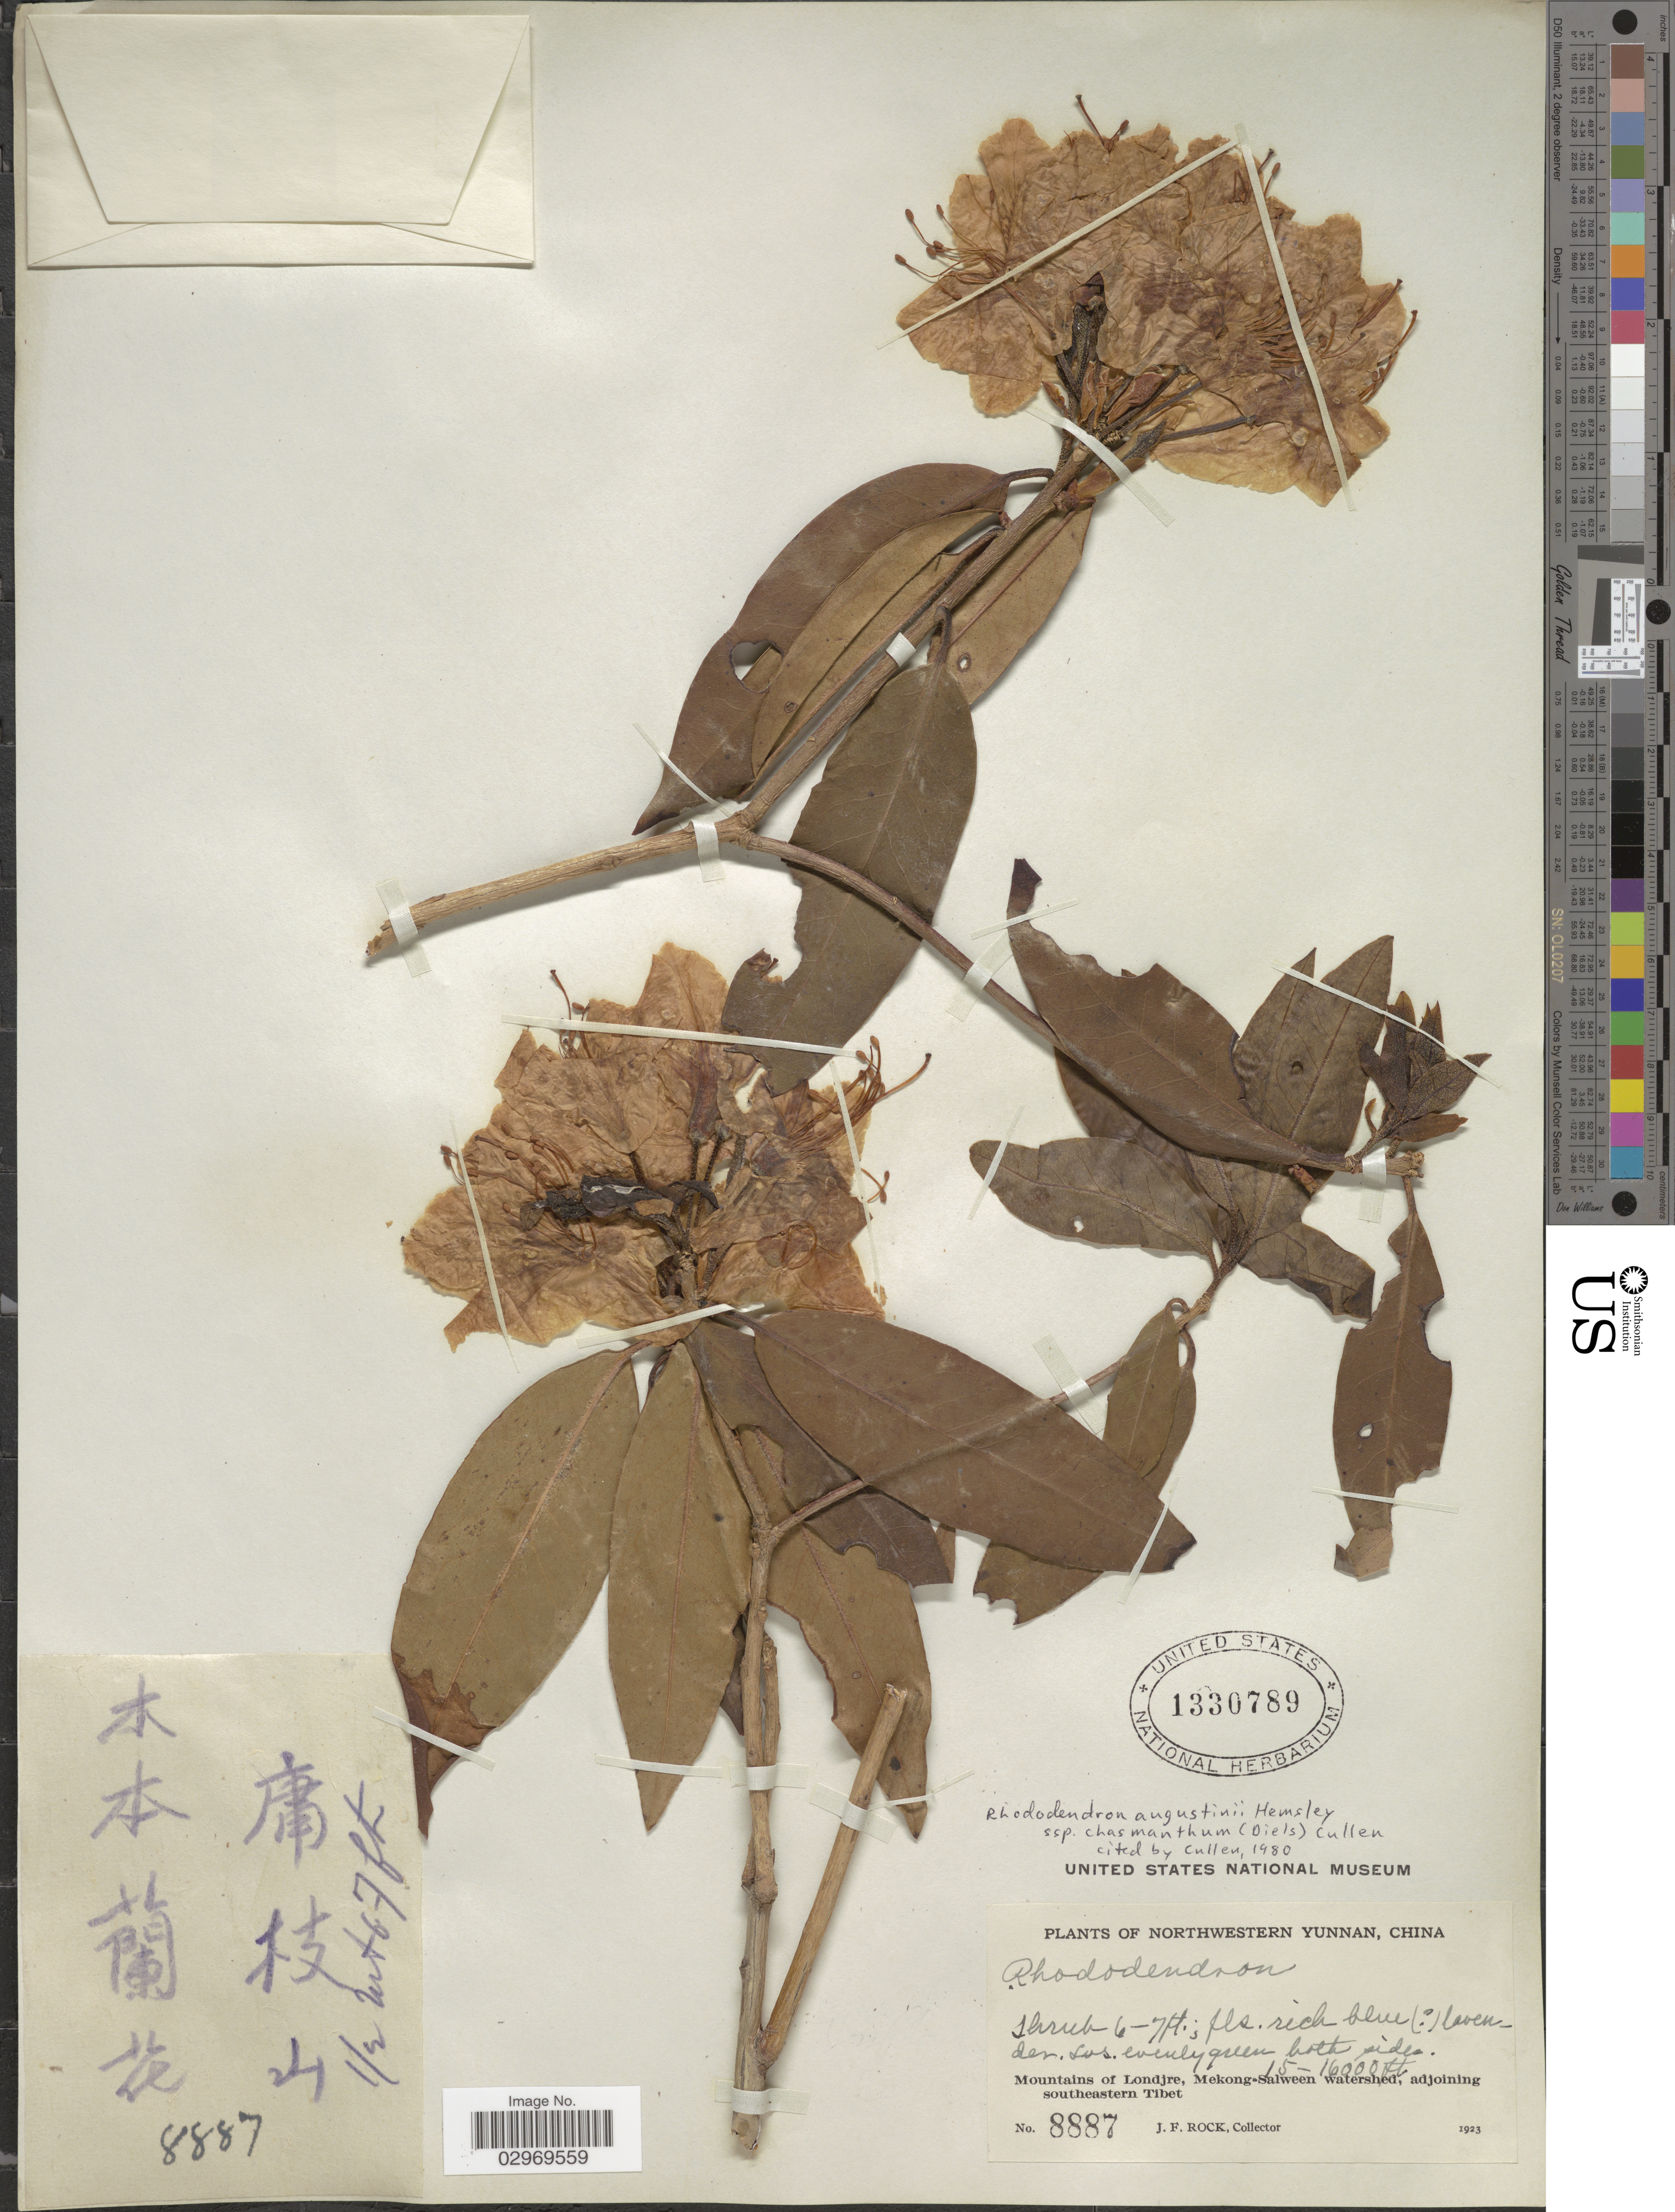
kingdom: Plantae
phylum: Tracheophyta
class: Magnoliopsida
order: Ericales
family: Ericaceae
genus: Rhododendron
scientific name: Rhododendron augustinei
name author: Hemsl.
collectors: J. Rock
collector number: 8887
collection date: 1923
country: China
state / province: Yunnan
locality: Northwestern Yunnan, Mountains of Londjre, Mekong-Salween watershed, adjoining southeastern Tibet.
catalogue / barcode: US 1330789